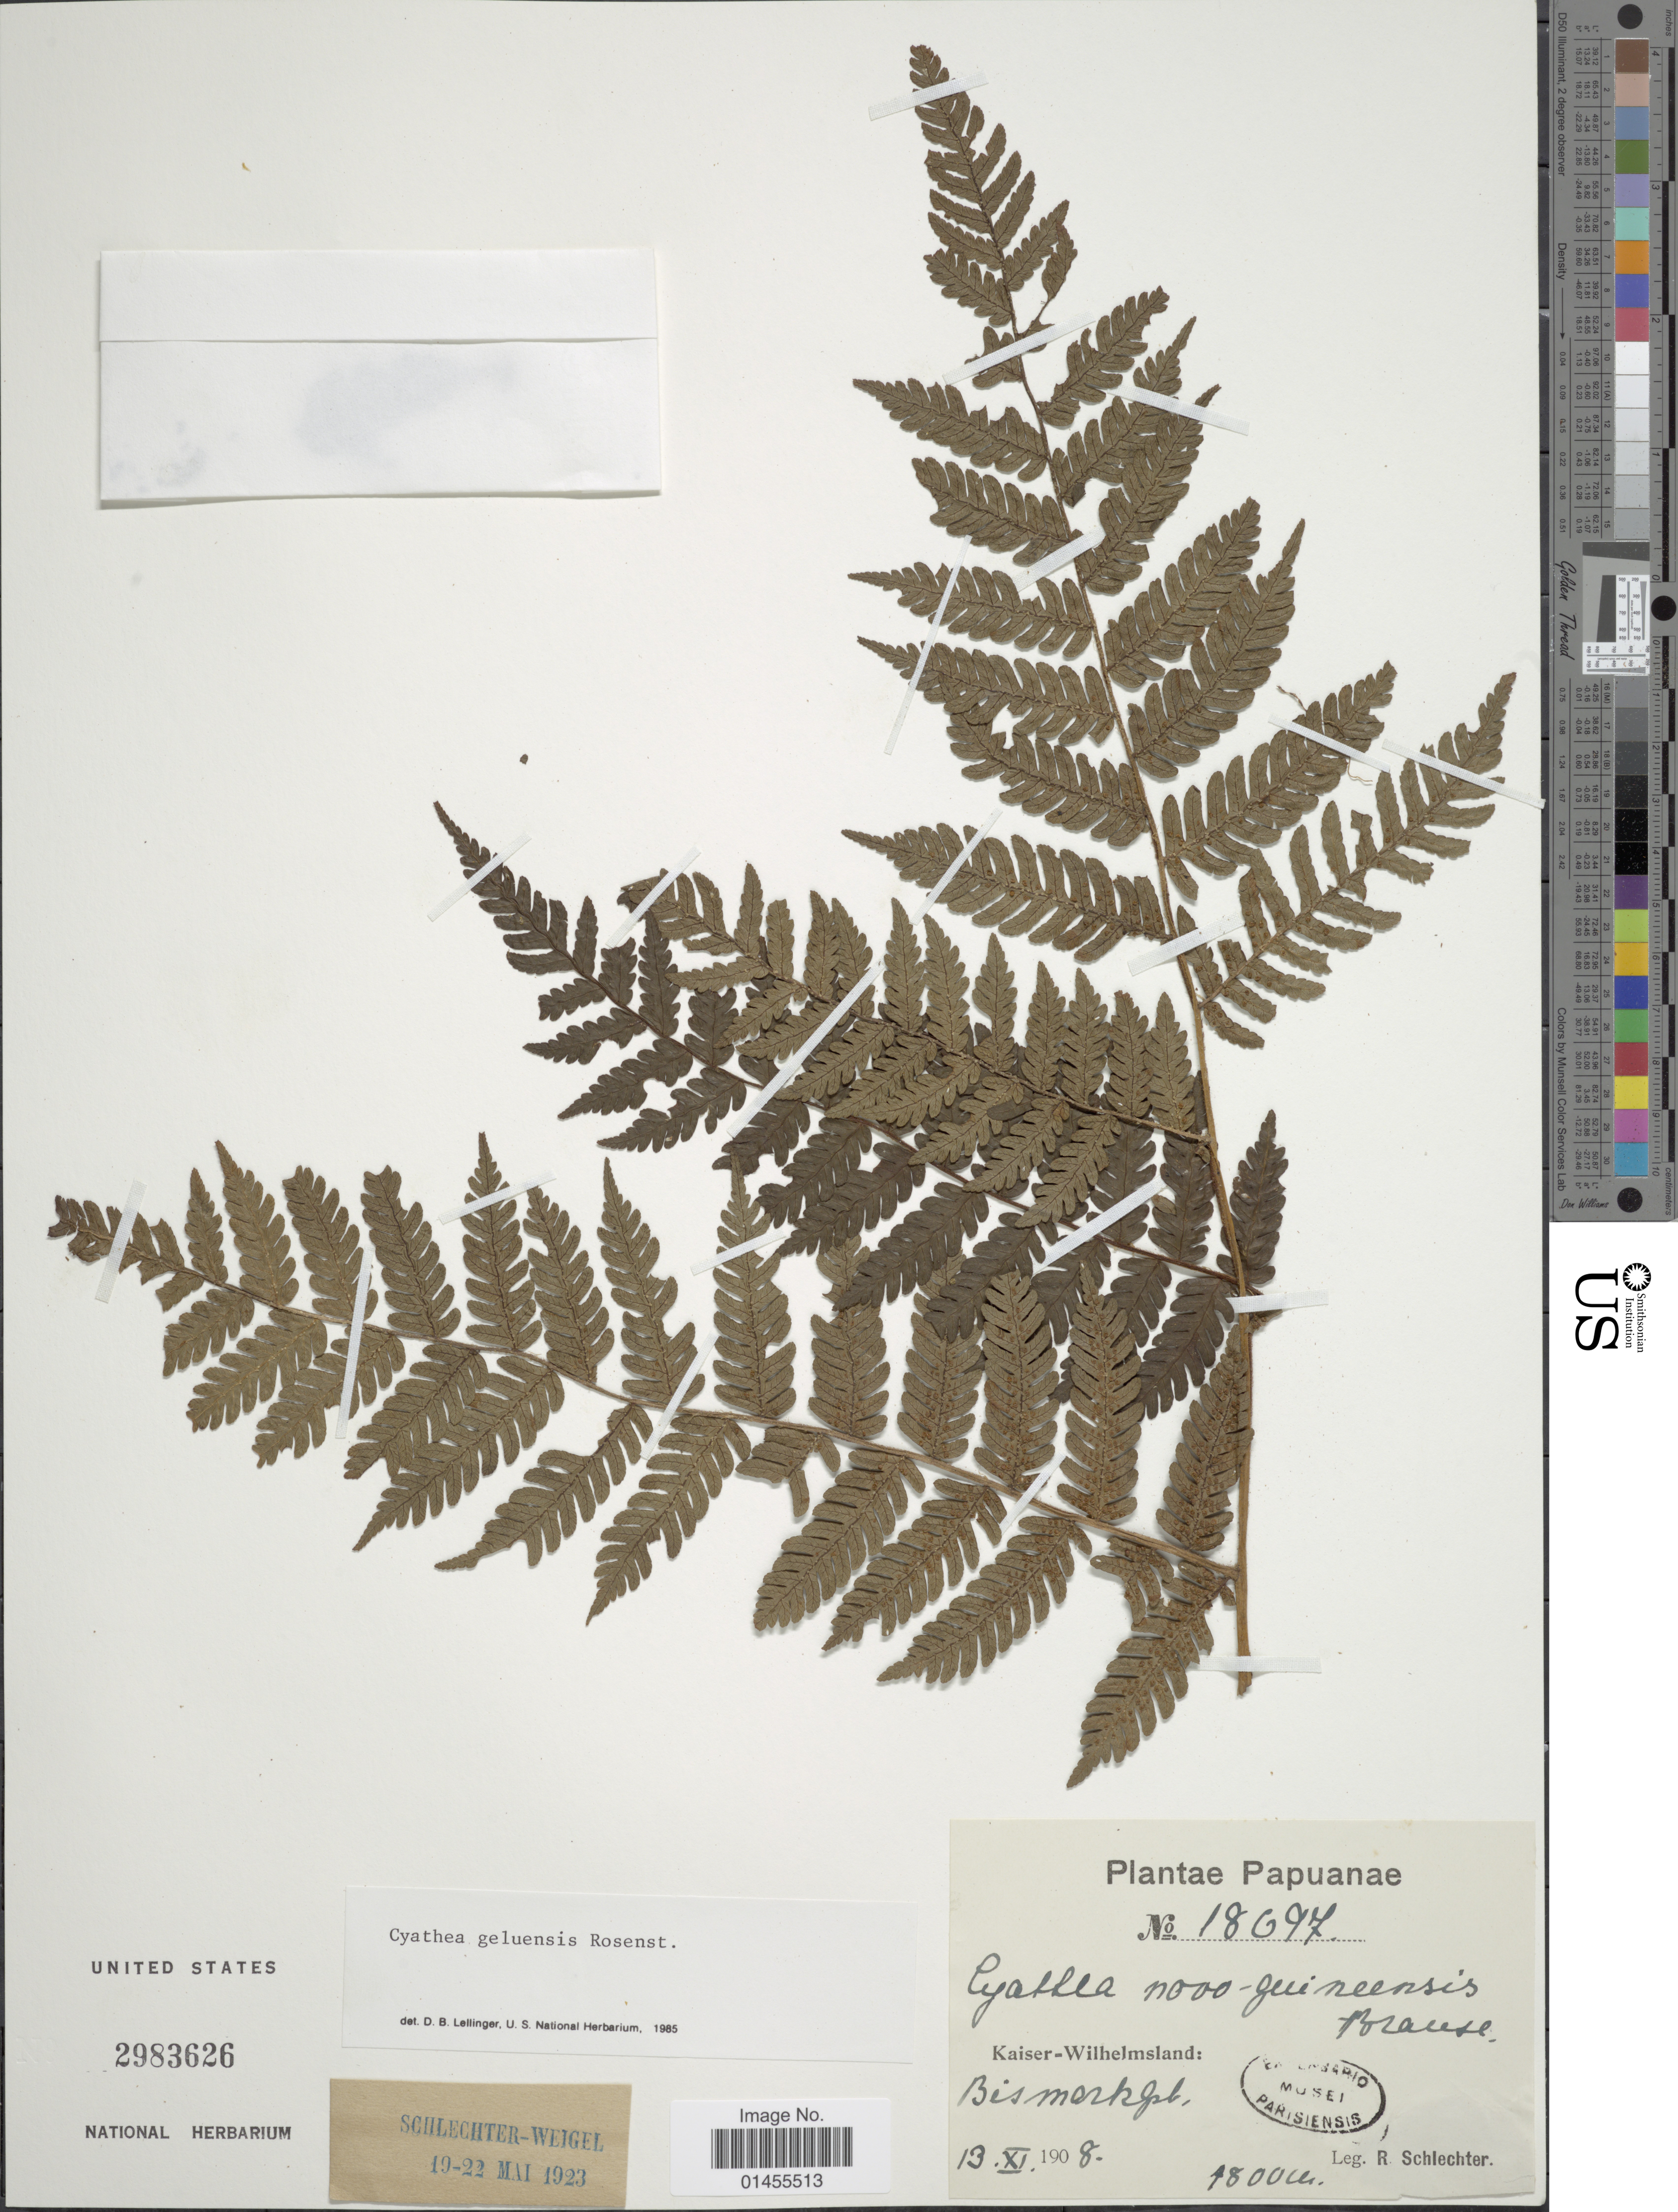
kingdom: Plantae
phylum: Tracheophyta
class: Polypodiopsida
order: Cyatheales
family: Cyatheaceae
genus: Alsophila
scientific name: Alsophila geluensis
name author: (Rosenst.) R.M. Tryon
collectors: F. R. R. Schlechter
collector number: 18697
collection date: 1908-11-13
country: Papua New Guinea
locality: Kaiser-Wilhelmsland: Bismark Mts.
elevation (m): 1800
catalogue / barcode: US 2983626